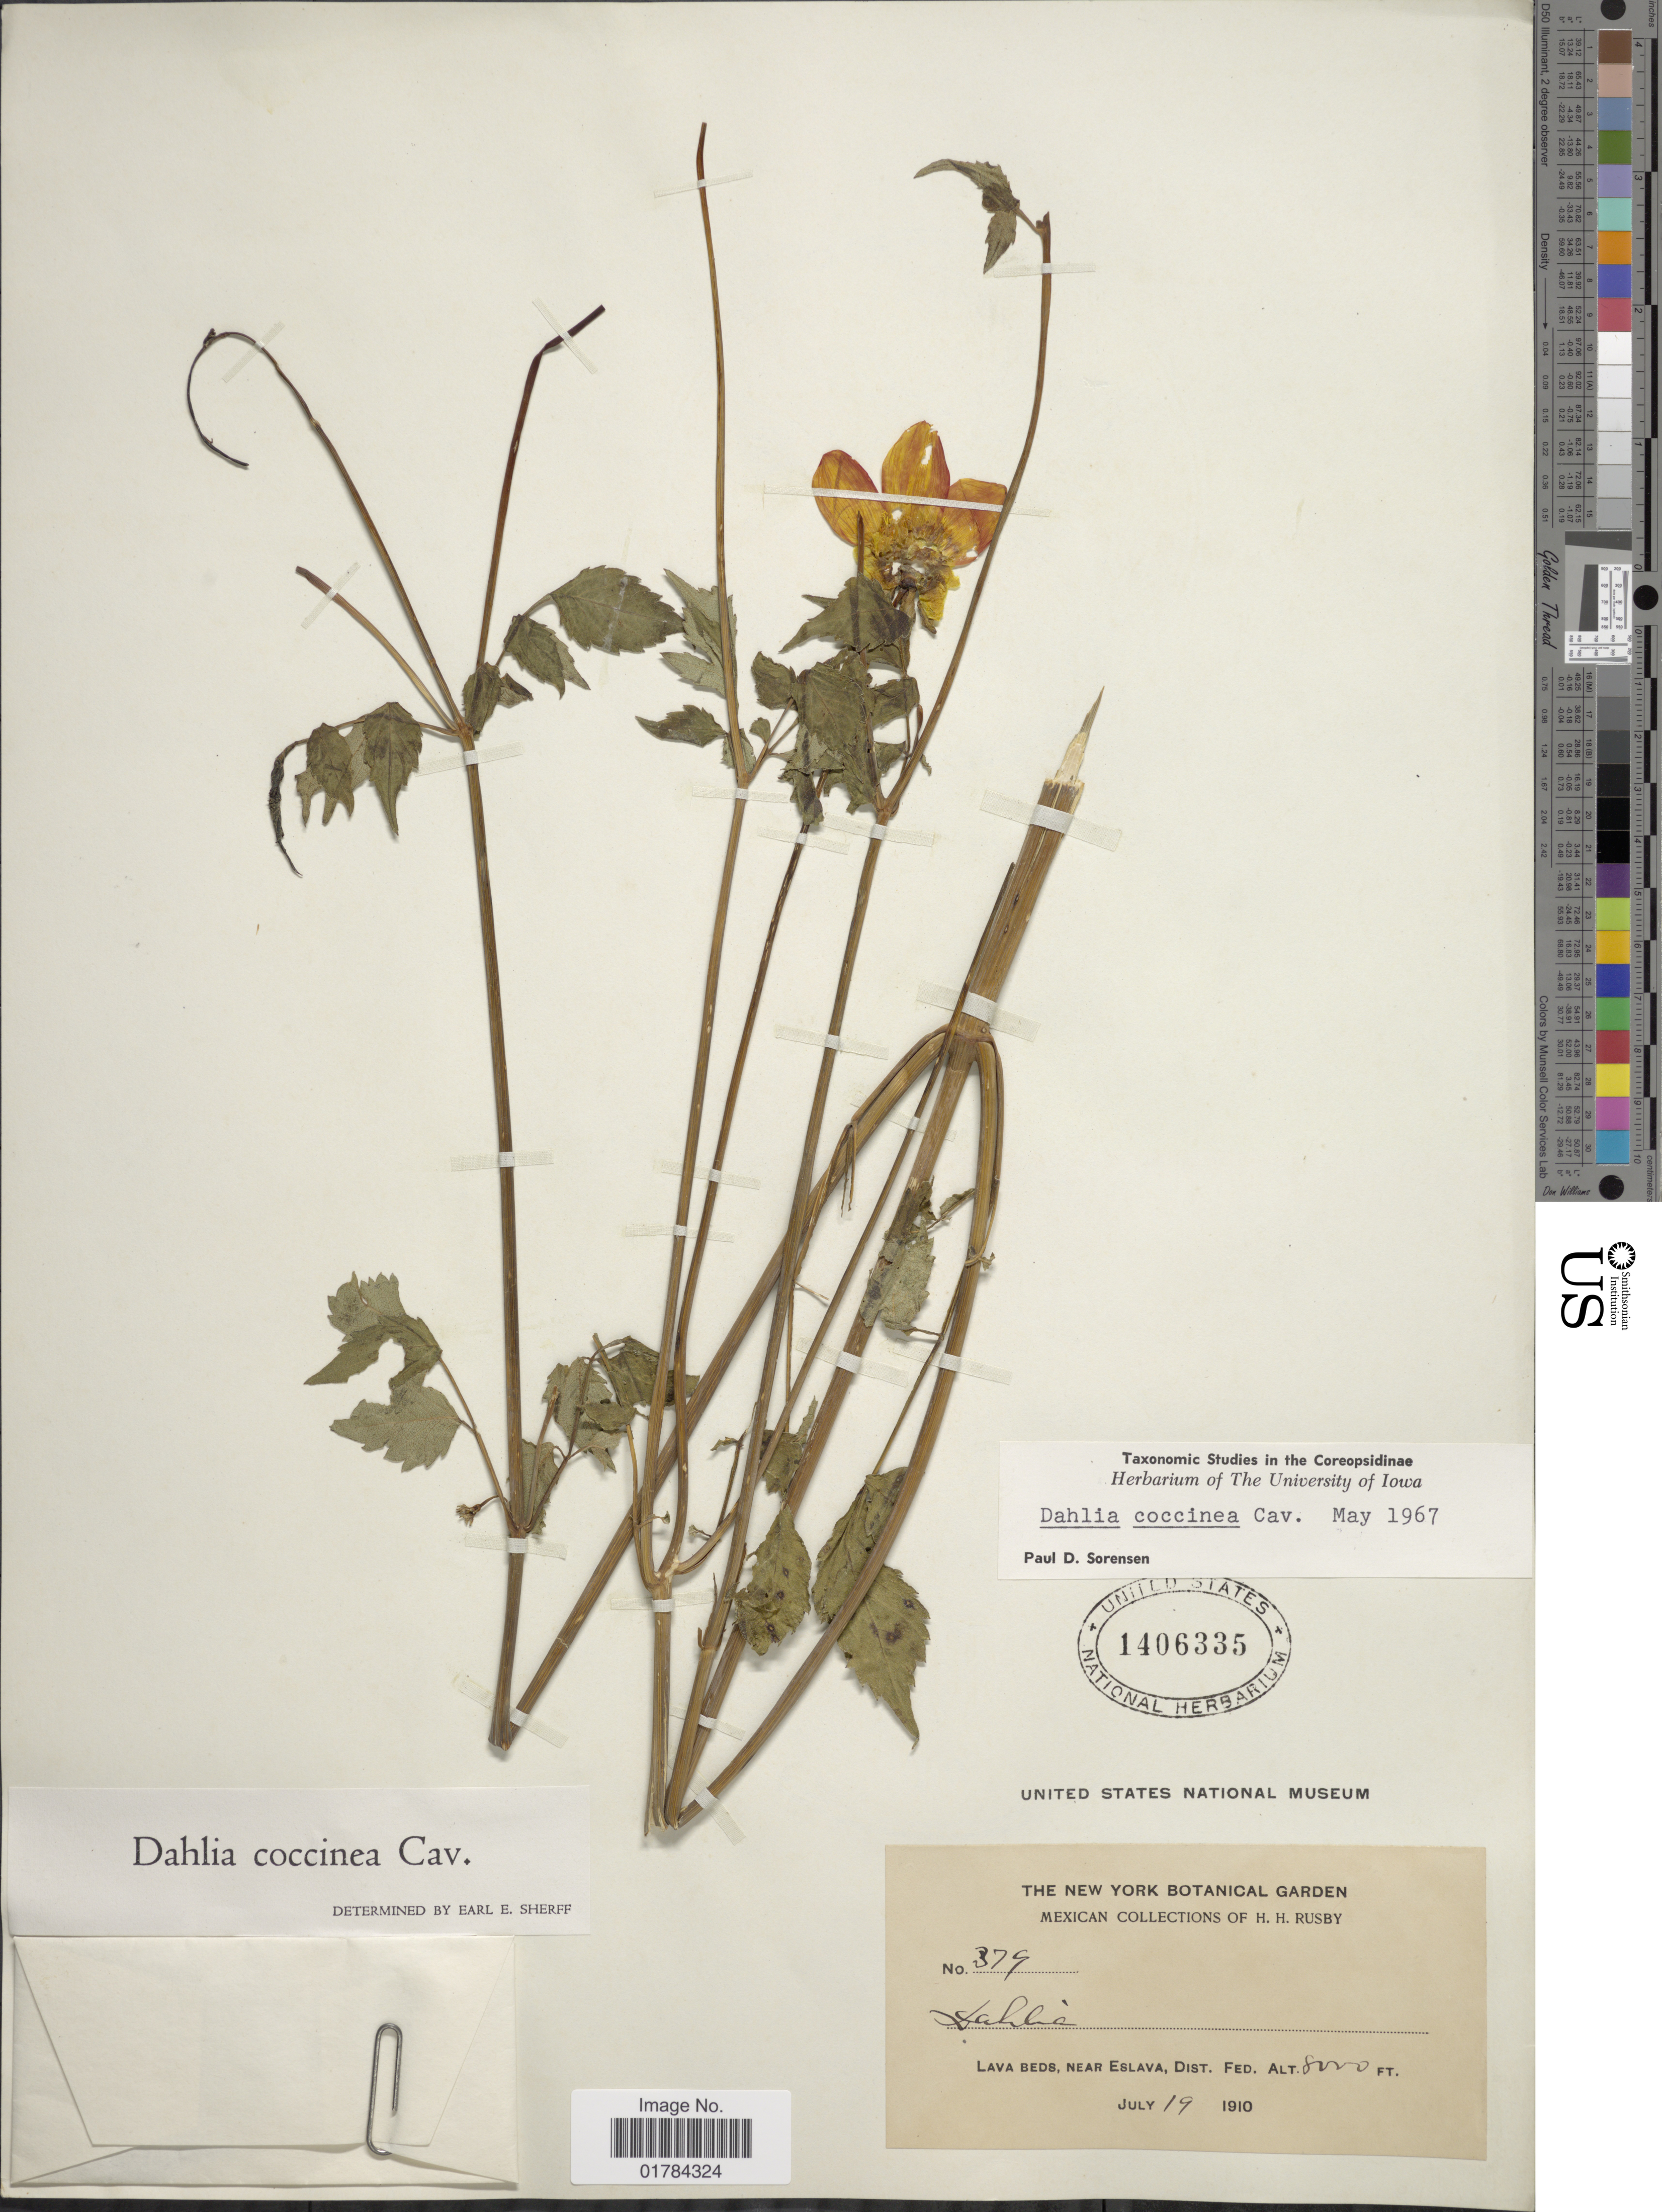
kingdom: Plantae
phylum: Tracheophyta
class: Magnoliopsida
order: Asterales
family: Asteraceae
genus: Dahlia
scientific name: Dahlia coccinea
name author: Cav.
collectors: H. H. Rusby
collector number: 379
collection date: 1910-07-19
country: Mexico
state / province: Distrito Federal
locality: Lava beds, near Eslava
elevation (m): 2438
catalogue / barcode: US 1406335